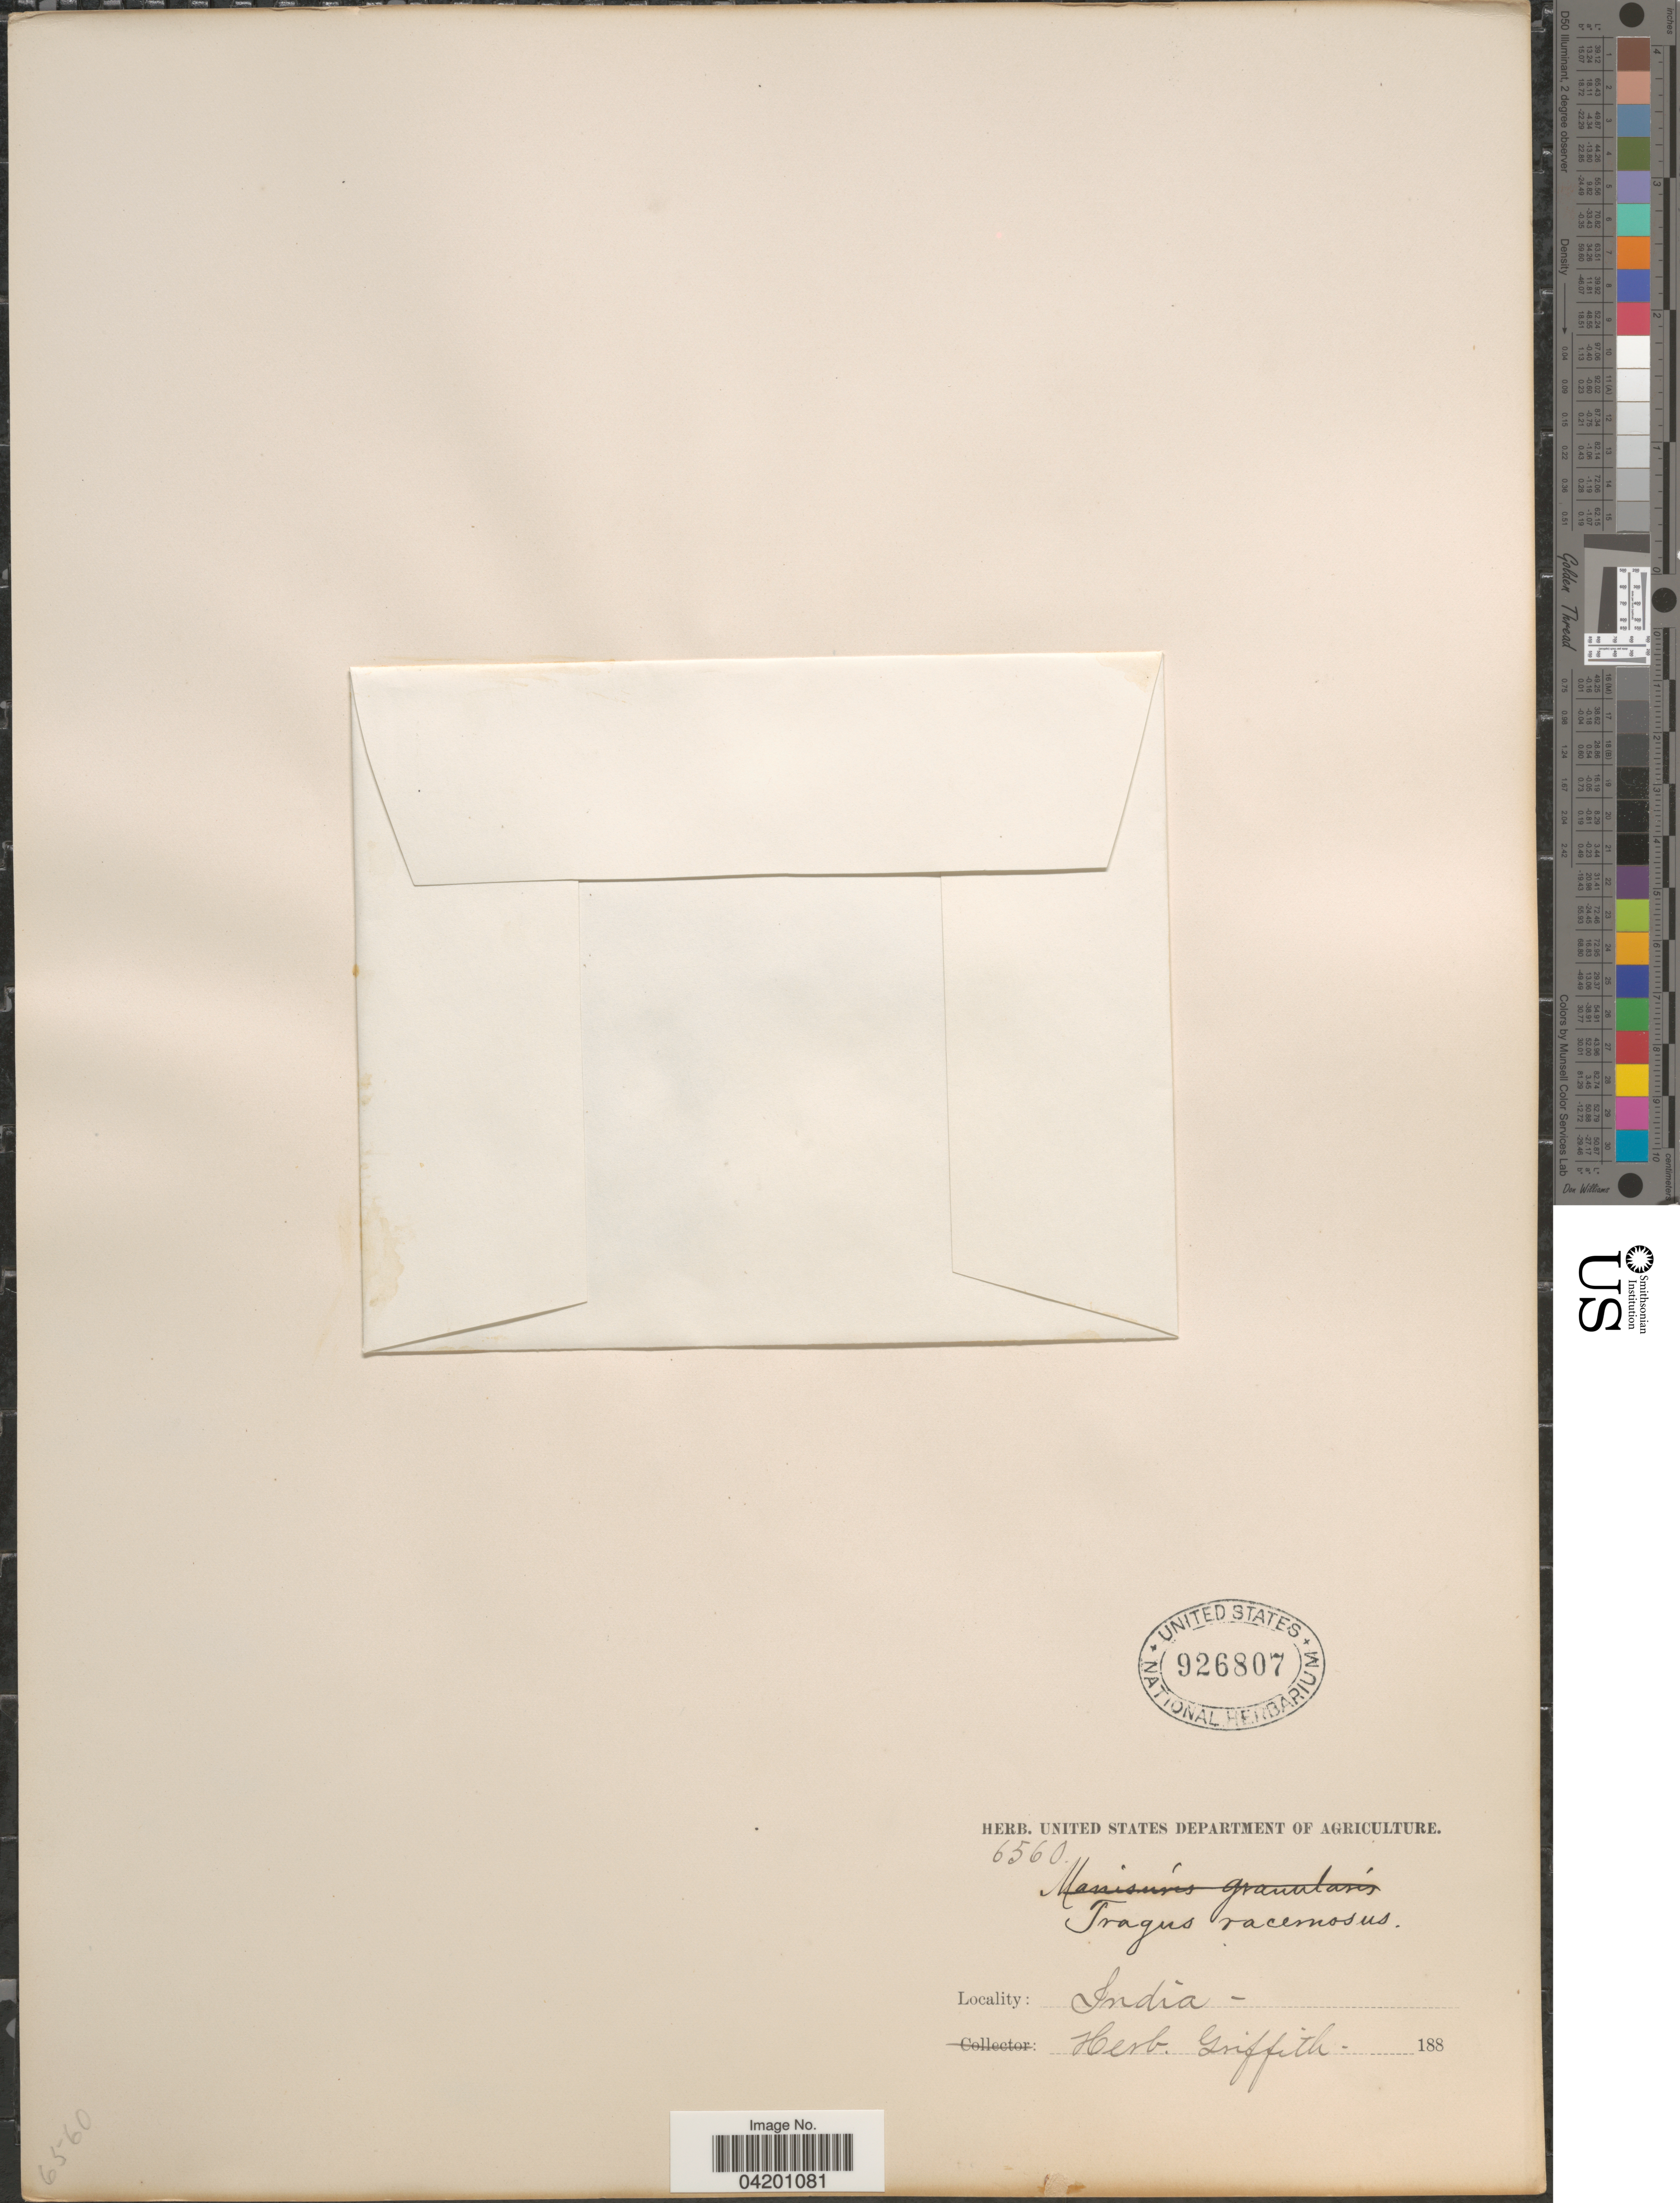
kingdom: Plantae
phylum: Tracheophyta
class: Liliopsida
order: Poales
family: Poaceae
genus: Tragus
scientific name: Tragus racemosus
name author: (L.) All.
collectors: ex herb. Griffith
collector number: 6560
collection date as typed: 188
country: India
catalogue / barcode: US 926807